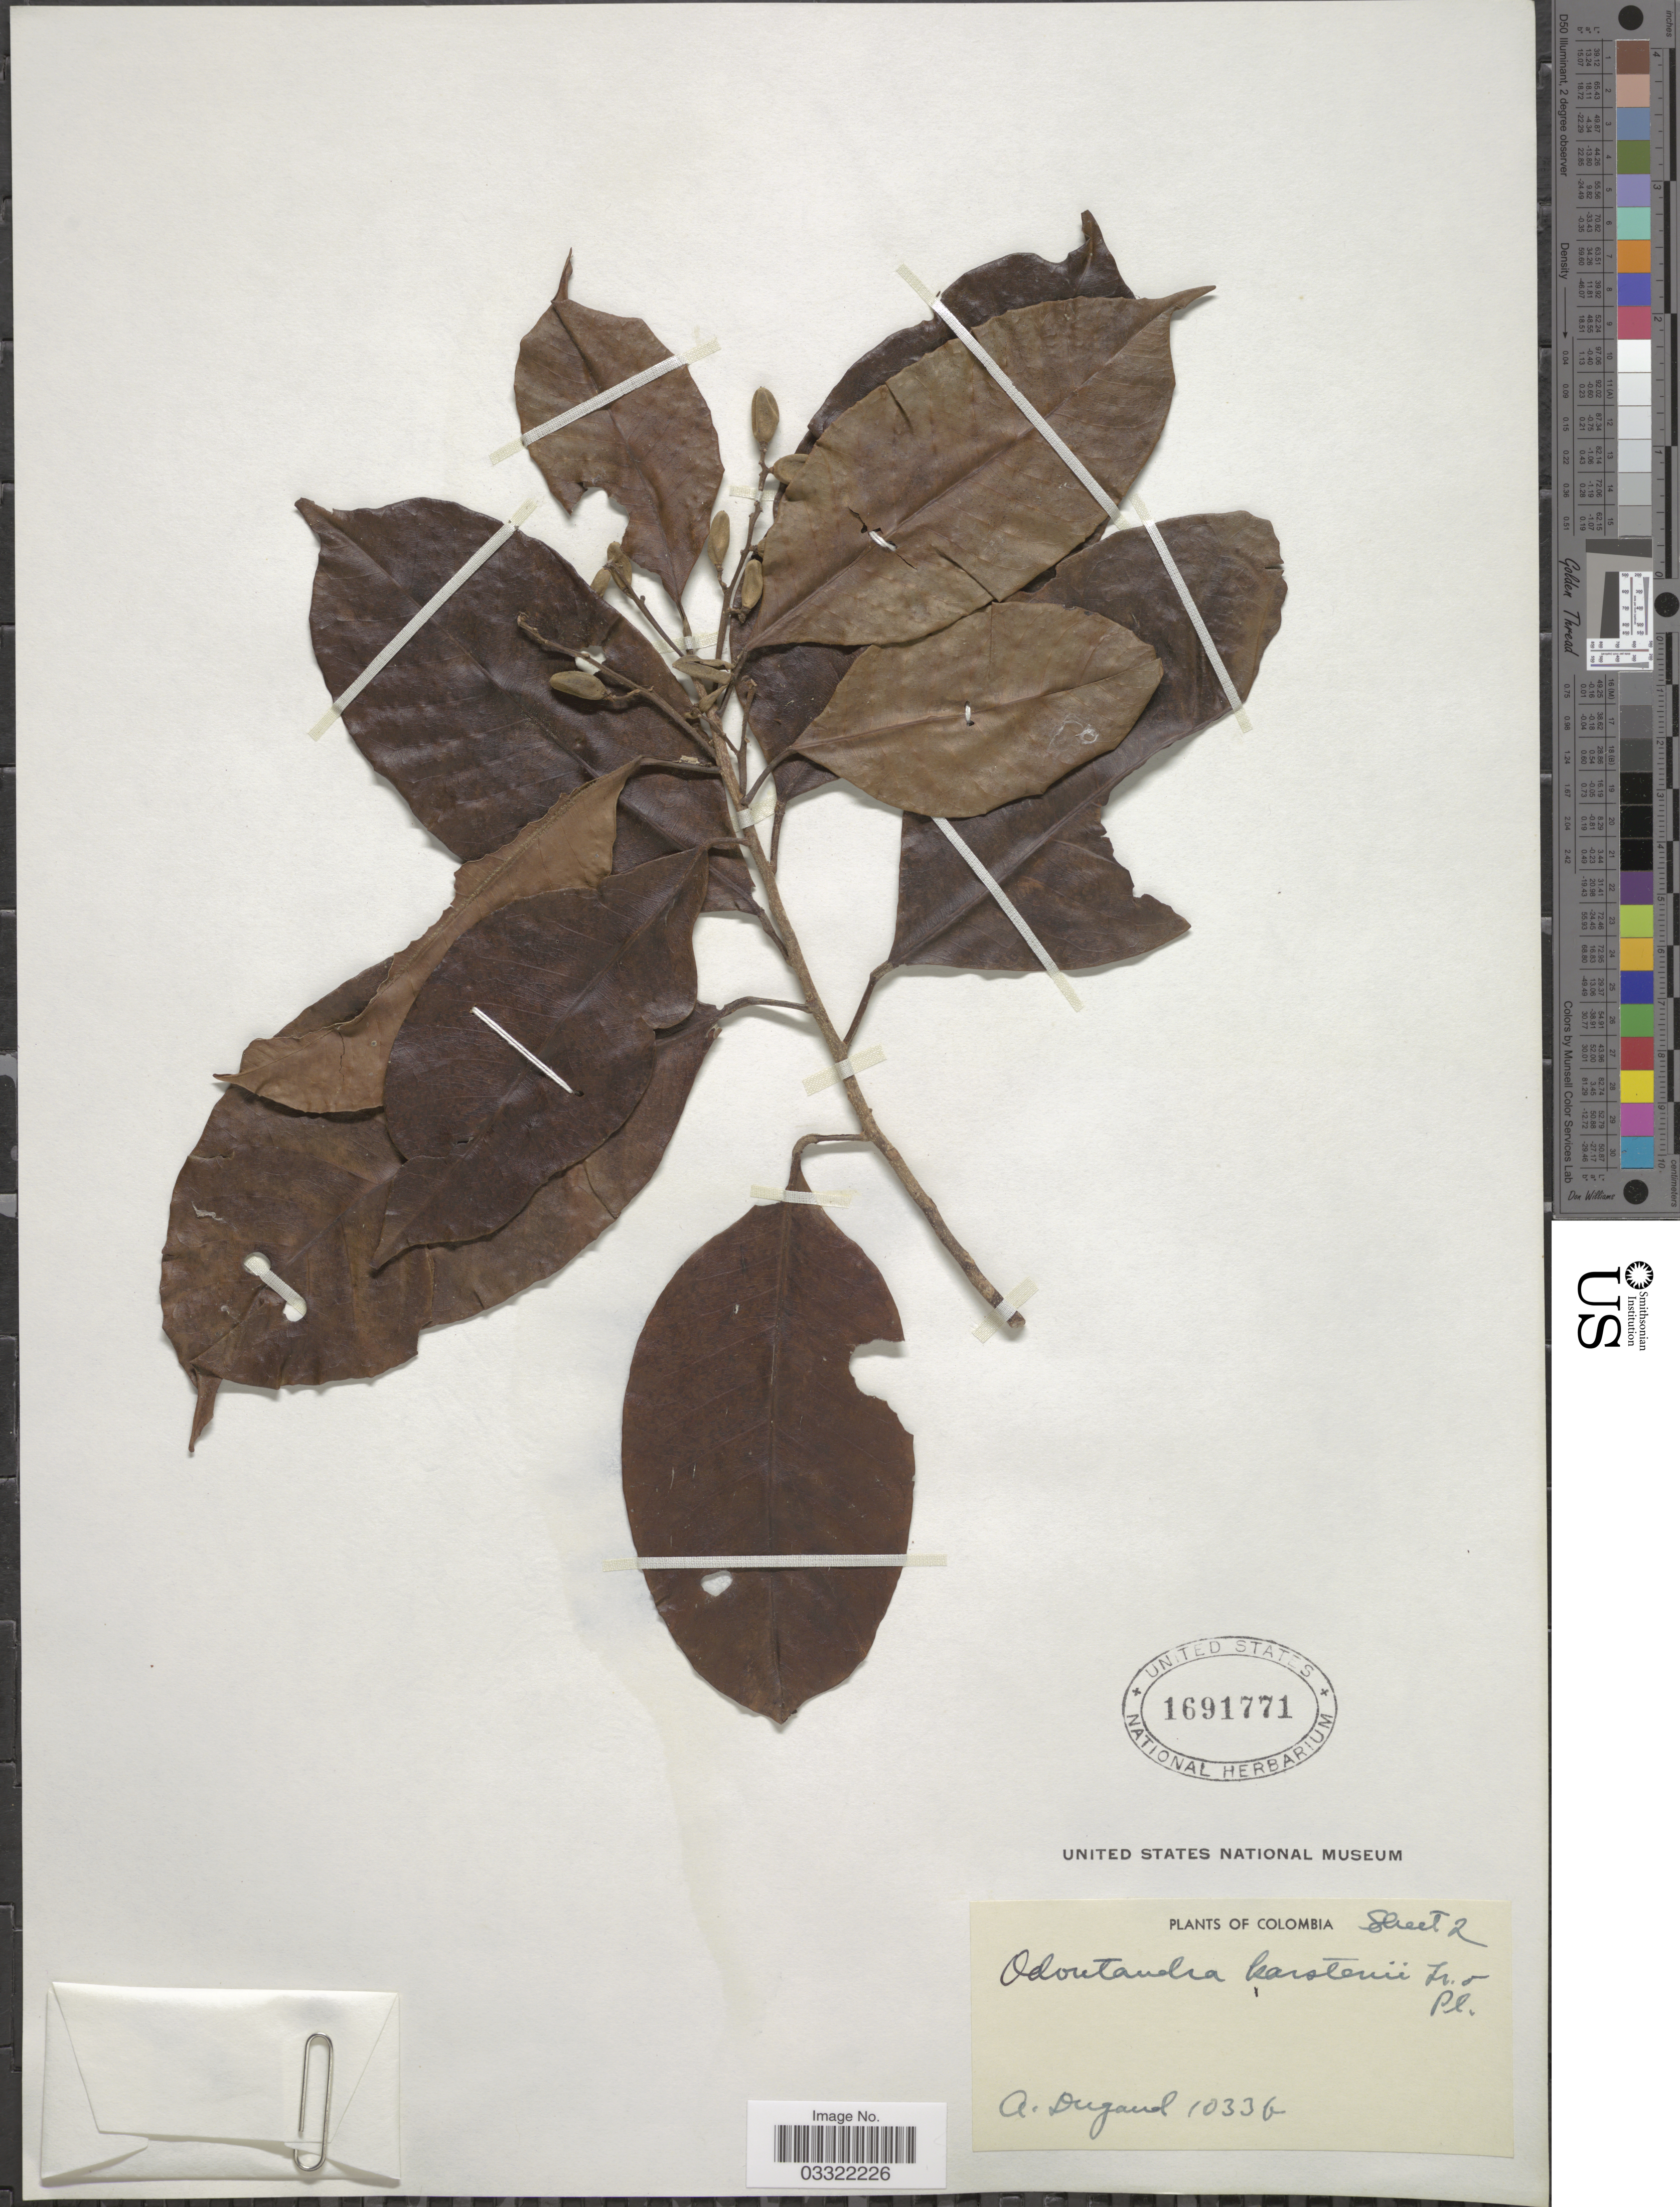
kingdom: Plantae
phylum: Tracheophyta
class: Magnoliopsida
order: Sapindales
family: Meliaceae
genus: Trichilia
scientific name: Trichilia acuminata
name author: (Humb. & Bonpl. ex Schult.) C. DC.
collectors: A. Dugand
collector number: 1033G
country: Colombia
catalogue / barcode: US 1691771